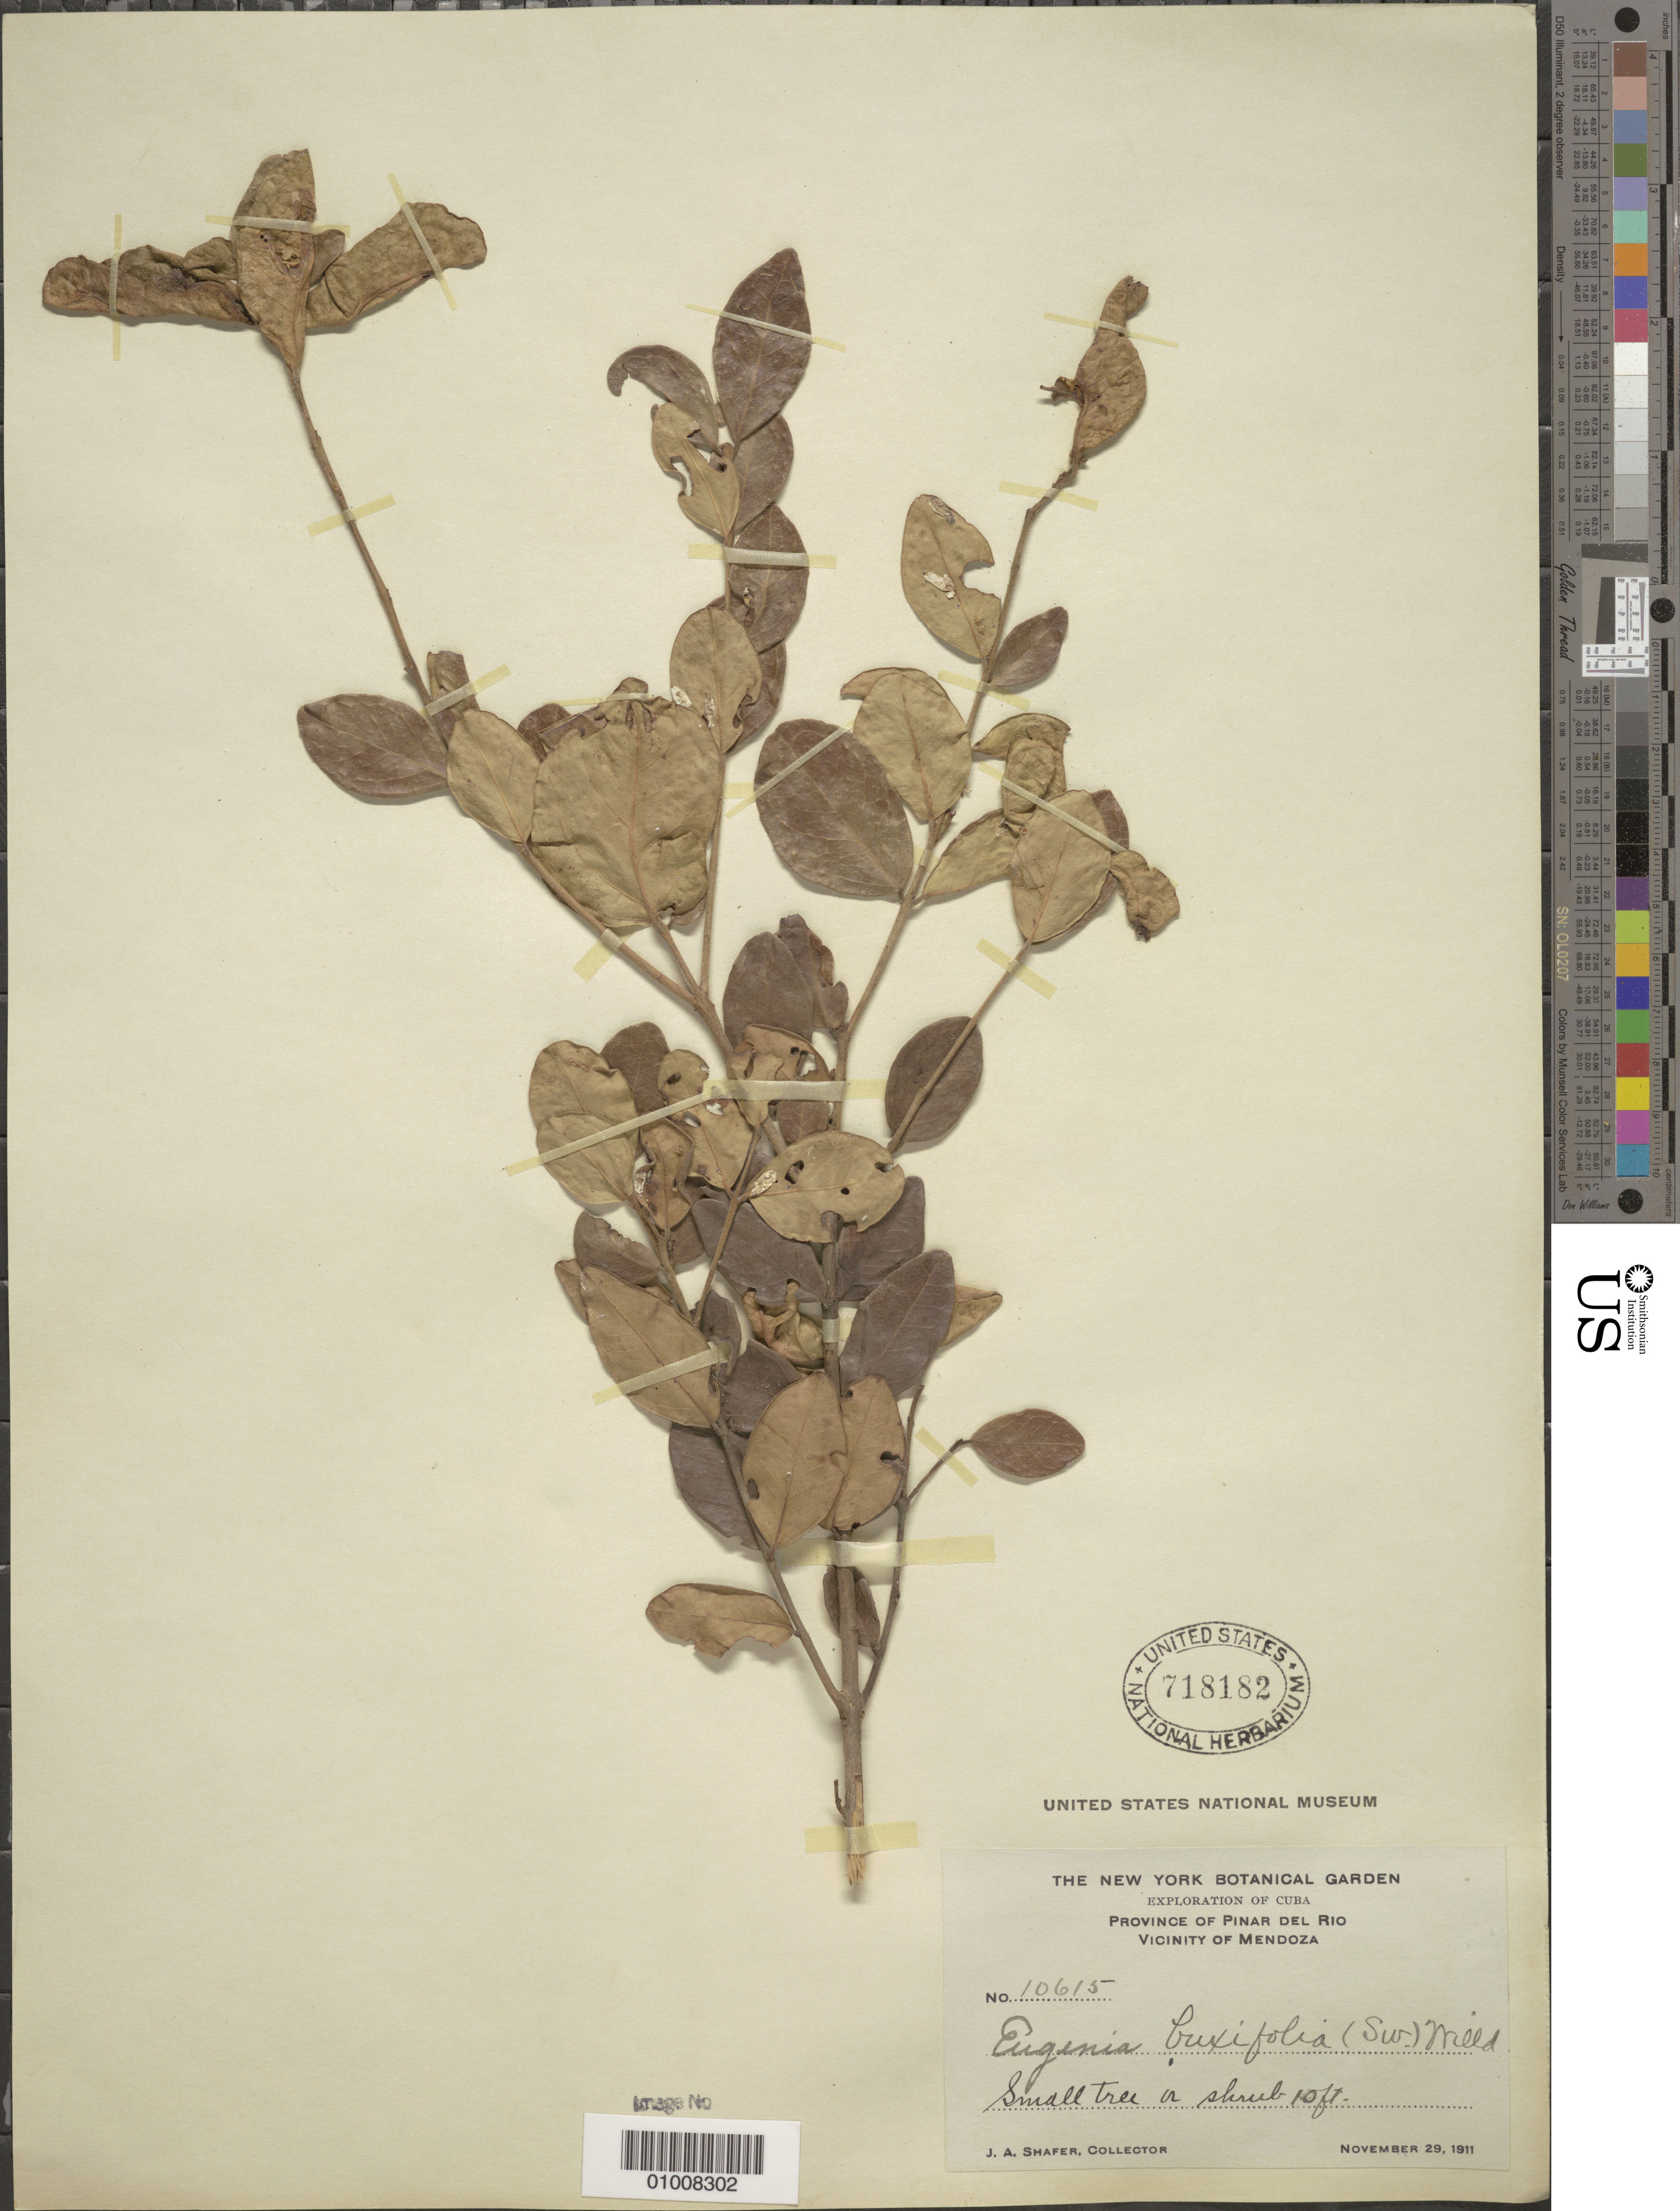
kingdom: Plantae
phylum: Tracheophyta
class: Magnoliopsida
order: Myrtales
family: Myrtaceae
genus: Eugenia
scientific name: Eugenia foetida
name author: Pers.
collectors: J. A. Shafer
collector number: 10615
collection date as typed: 29 Nov 1911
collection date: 1911-11-29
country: Cuba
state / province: Pinar del Rio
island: Cuba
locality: Vicinity of Mendoza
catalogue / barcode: US 718182